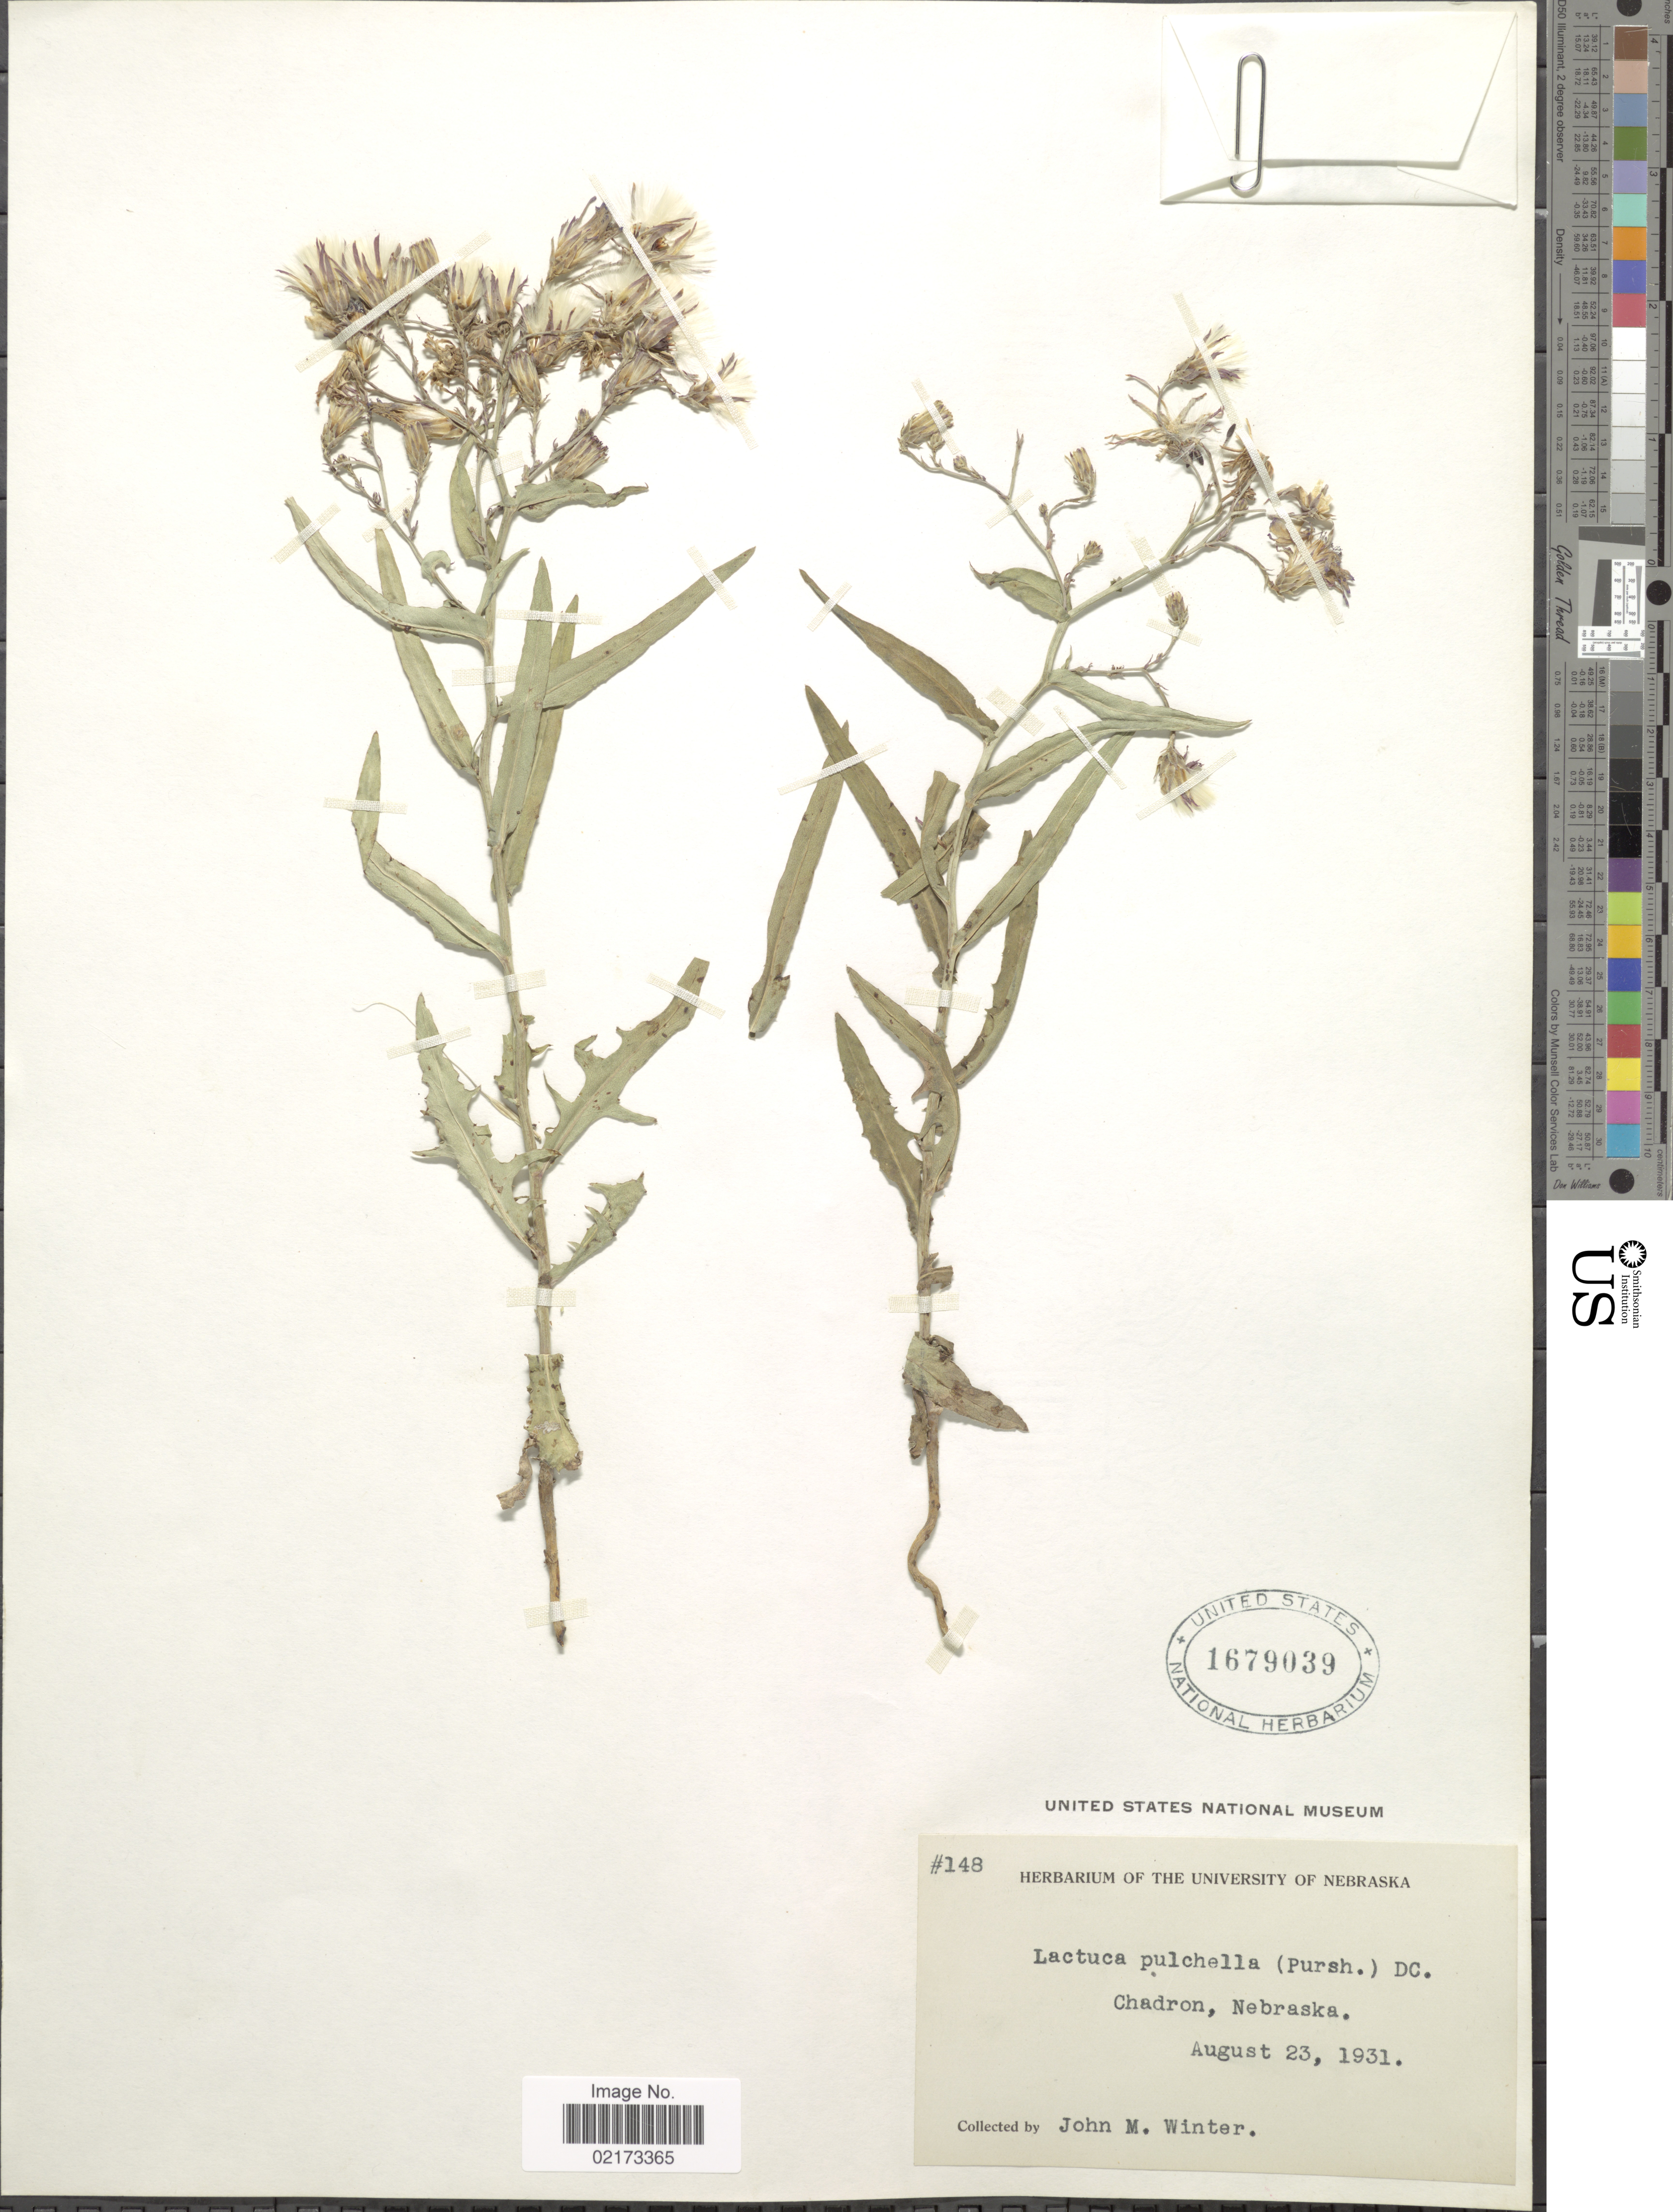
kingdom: Plantae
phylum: Tracheophyta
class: Magnoliopsida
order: Asterales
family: Asteraceae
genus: Lactuca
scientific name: Lactuca tatarica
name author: (L.) C.A. Mey.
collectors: J. M. Winter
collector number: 148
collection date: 1931-08-23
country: United States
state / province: Nebraska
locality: Chadron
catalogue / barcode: US 1679039